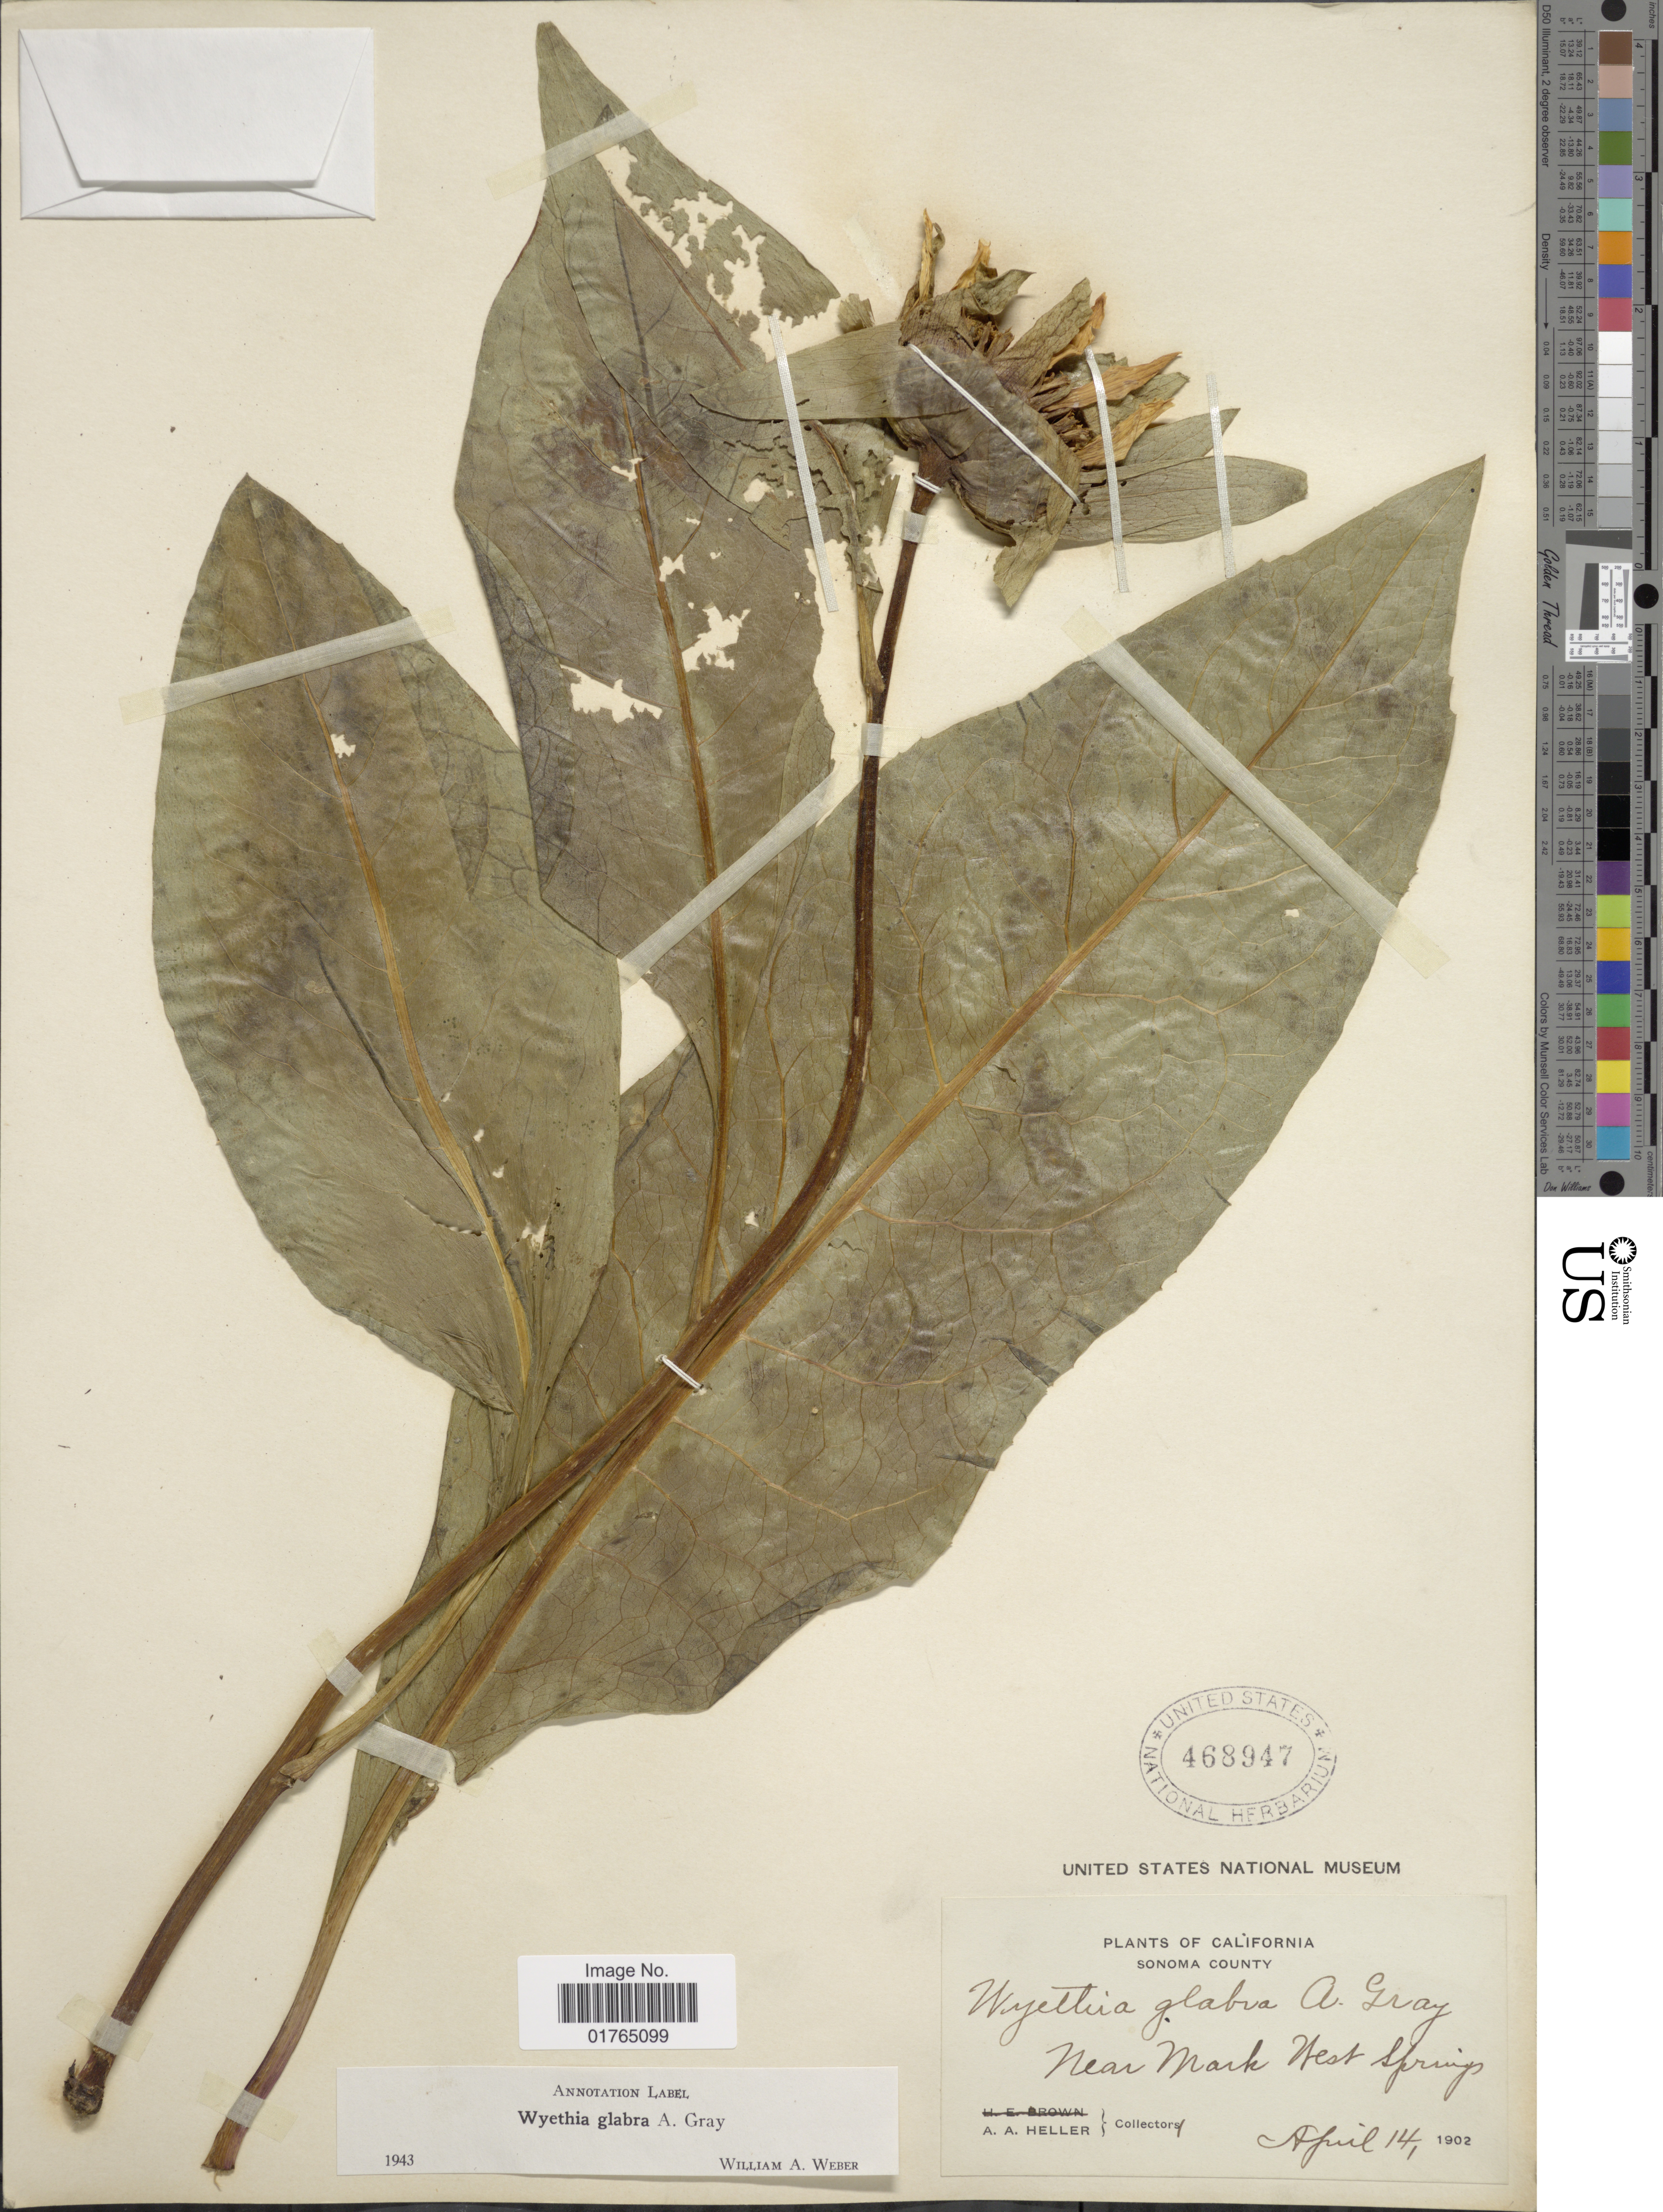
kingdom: Plantae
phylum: Tracheophyta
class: Magnoliopsida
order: Asterales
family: Asteraceae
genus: Wyethia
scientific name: Wyethia glabra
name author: A. Gray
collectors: A. A. Heller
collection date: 1902-04-14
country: United States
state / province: California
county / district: Sonoma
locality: Sonoma County, near Mark West Springs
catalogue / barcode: US 468947